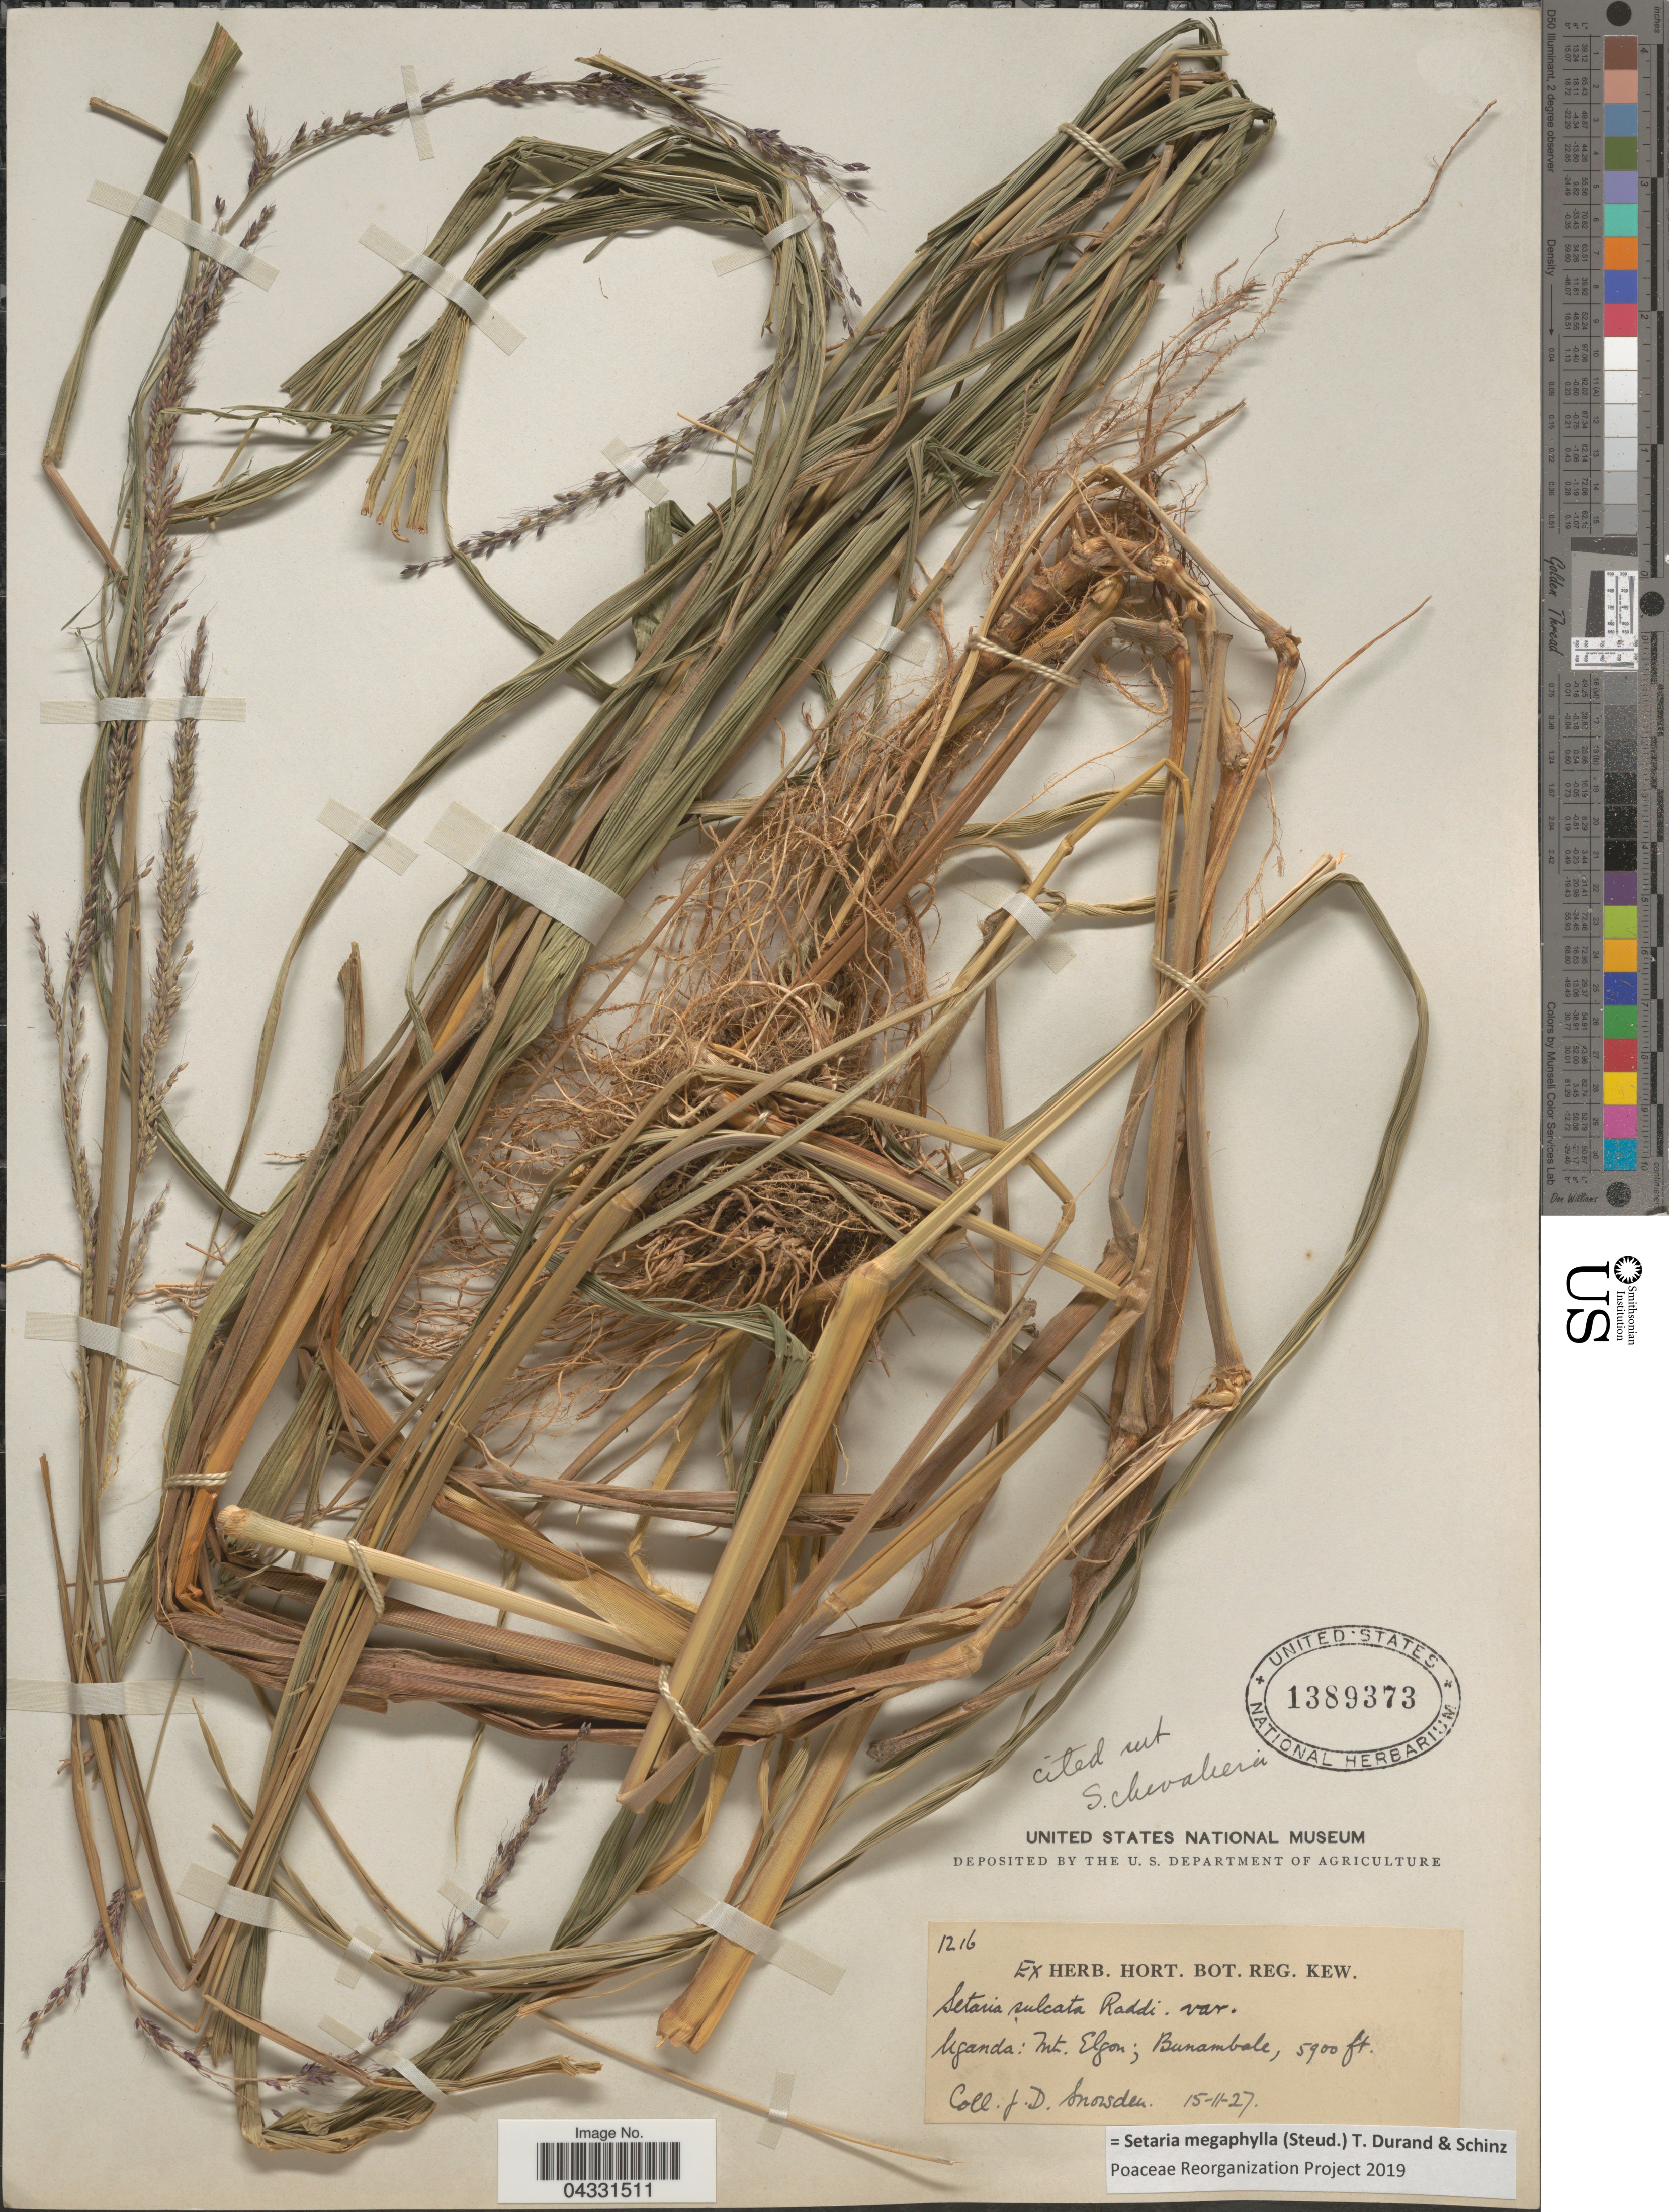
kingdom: Plantae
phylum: Tracheophyta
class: Liliopsida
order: Poales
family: Poaceae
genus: Setaria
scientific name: Setaria megaphylla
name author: (Steud.) Durieu & Schinz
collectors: J. Snowden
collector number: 1216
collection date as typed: Transcribed d/m/y: 15/11/27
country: Uganda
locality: Mt. Elgon; Bunambale.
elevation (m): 1798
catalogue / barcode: US 1389373